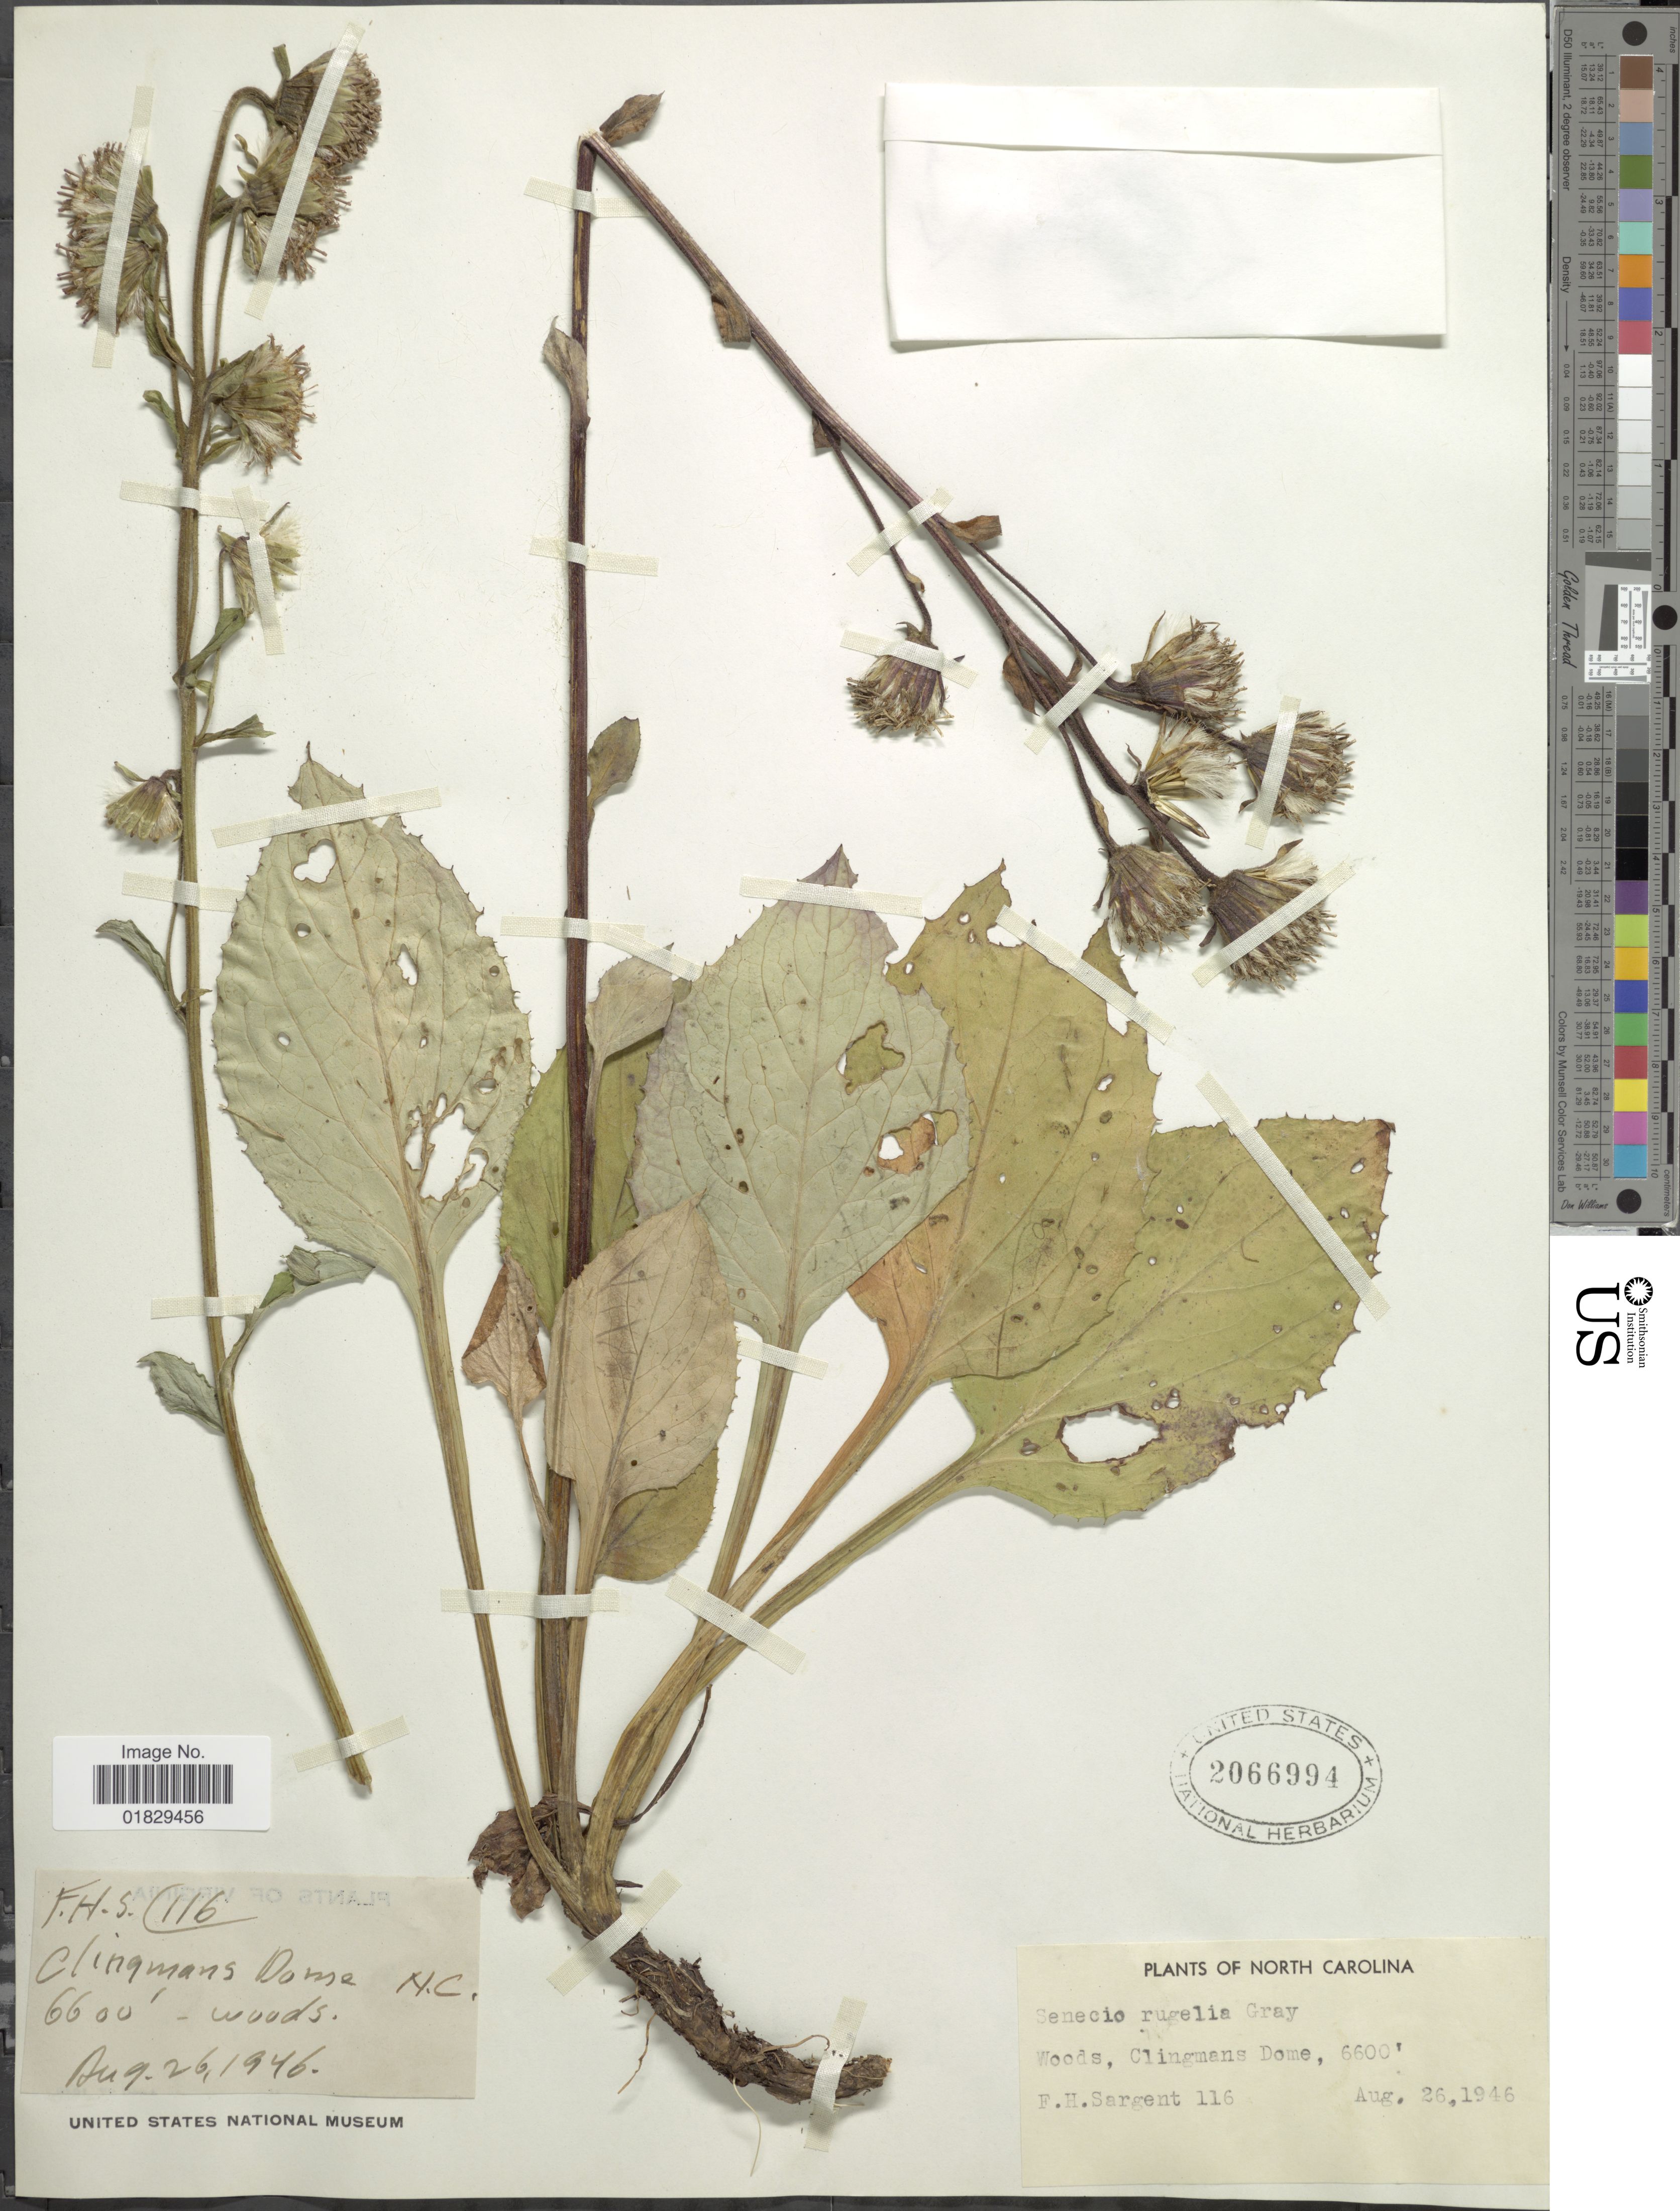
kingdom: Plantae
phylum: Tracheophyta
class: Magnoliopsida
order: Asterales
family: Asteraceae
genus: Rugelia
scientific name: Rugelia nudicaulis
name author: Shuttlew. ex Chapm.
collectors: F. H. Sargent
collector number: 116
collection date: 1946-08-26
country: United States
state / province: North Carolina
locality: Woods, Clingmans Dome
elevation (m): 2012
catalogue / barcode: US 2066994